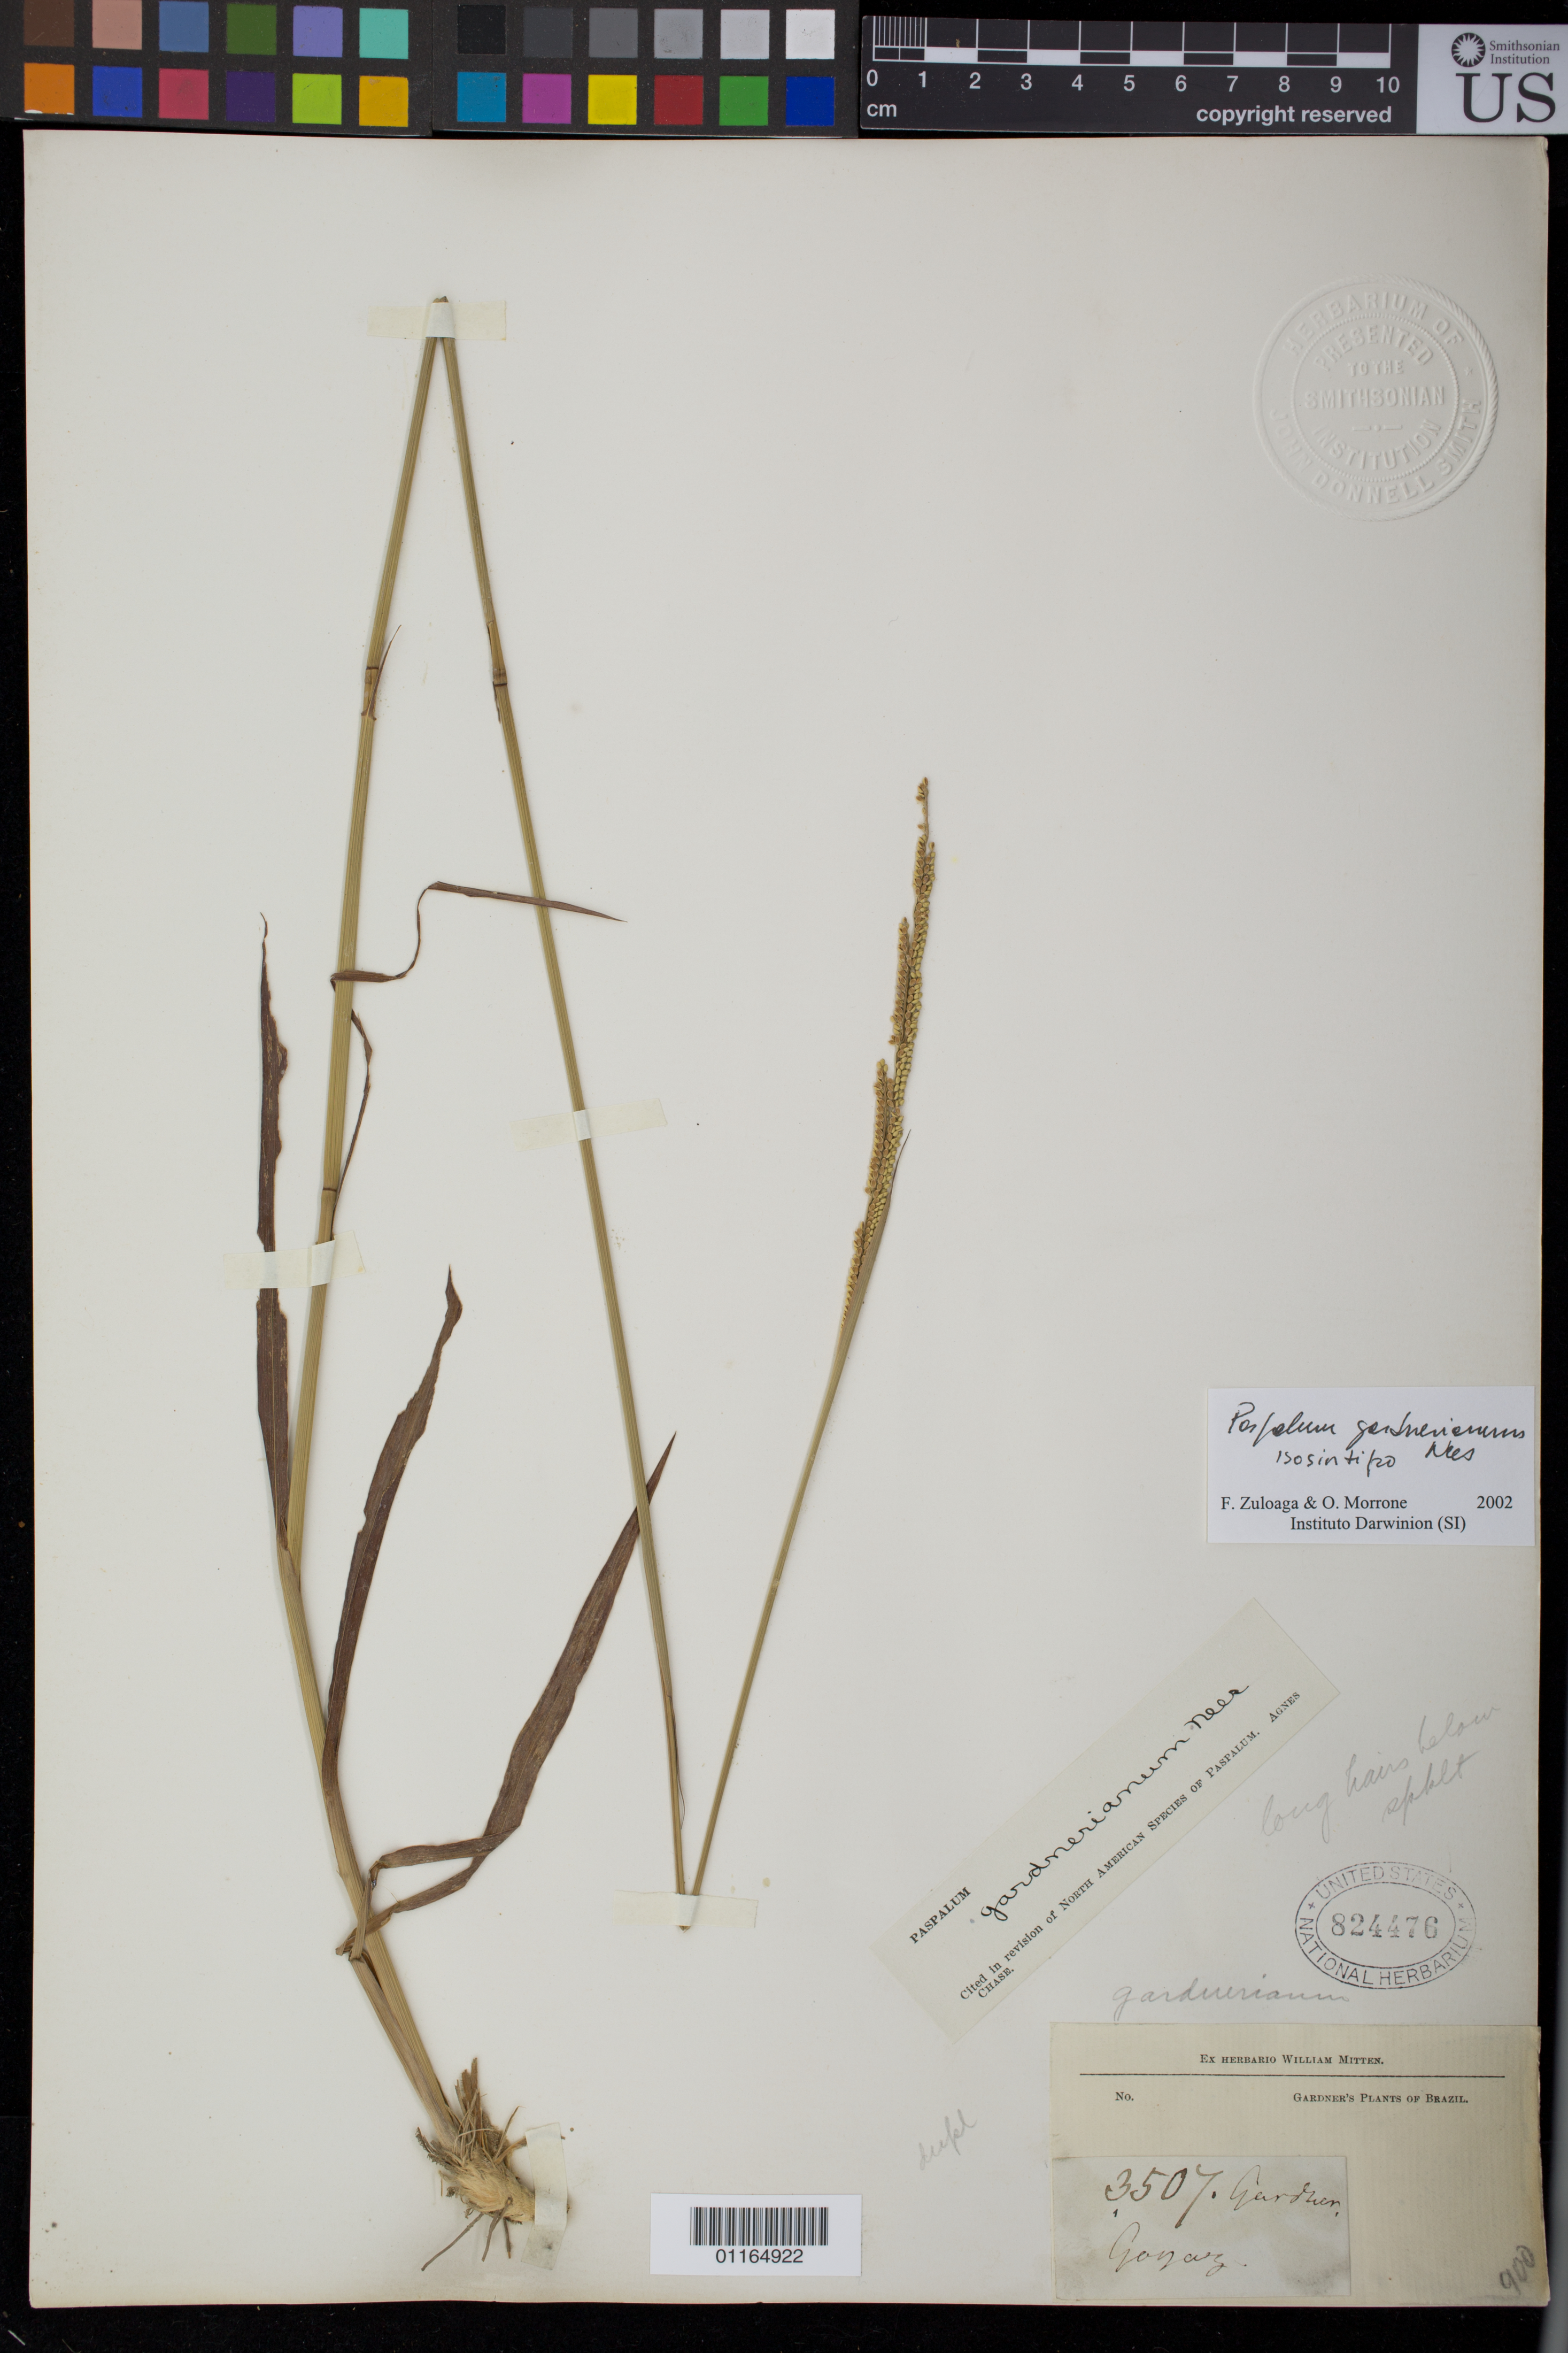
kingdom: Plantae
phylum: Tracheophyta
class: Liliopsida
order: Poales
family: Poaceae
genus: Paspalum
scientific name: Paspalum gardnerianum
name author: Nees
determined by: Zuloaga, F. O.; Morrone, O. N.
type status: Possible Type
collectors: G. Gardner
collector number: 3507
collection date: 1841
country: Brazil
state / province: Goiás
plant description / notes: Possibly original material, but dubiously a type; annotated by F. Zuloaga & O. Morrone (2002) as "isosintipo" but protologue cites only Gardner 3503 & 3510.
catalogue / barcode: US 824476